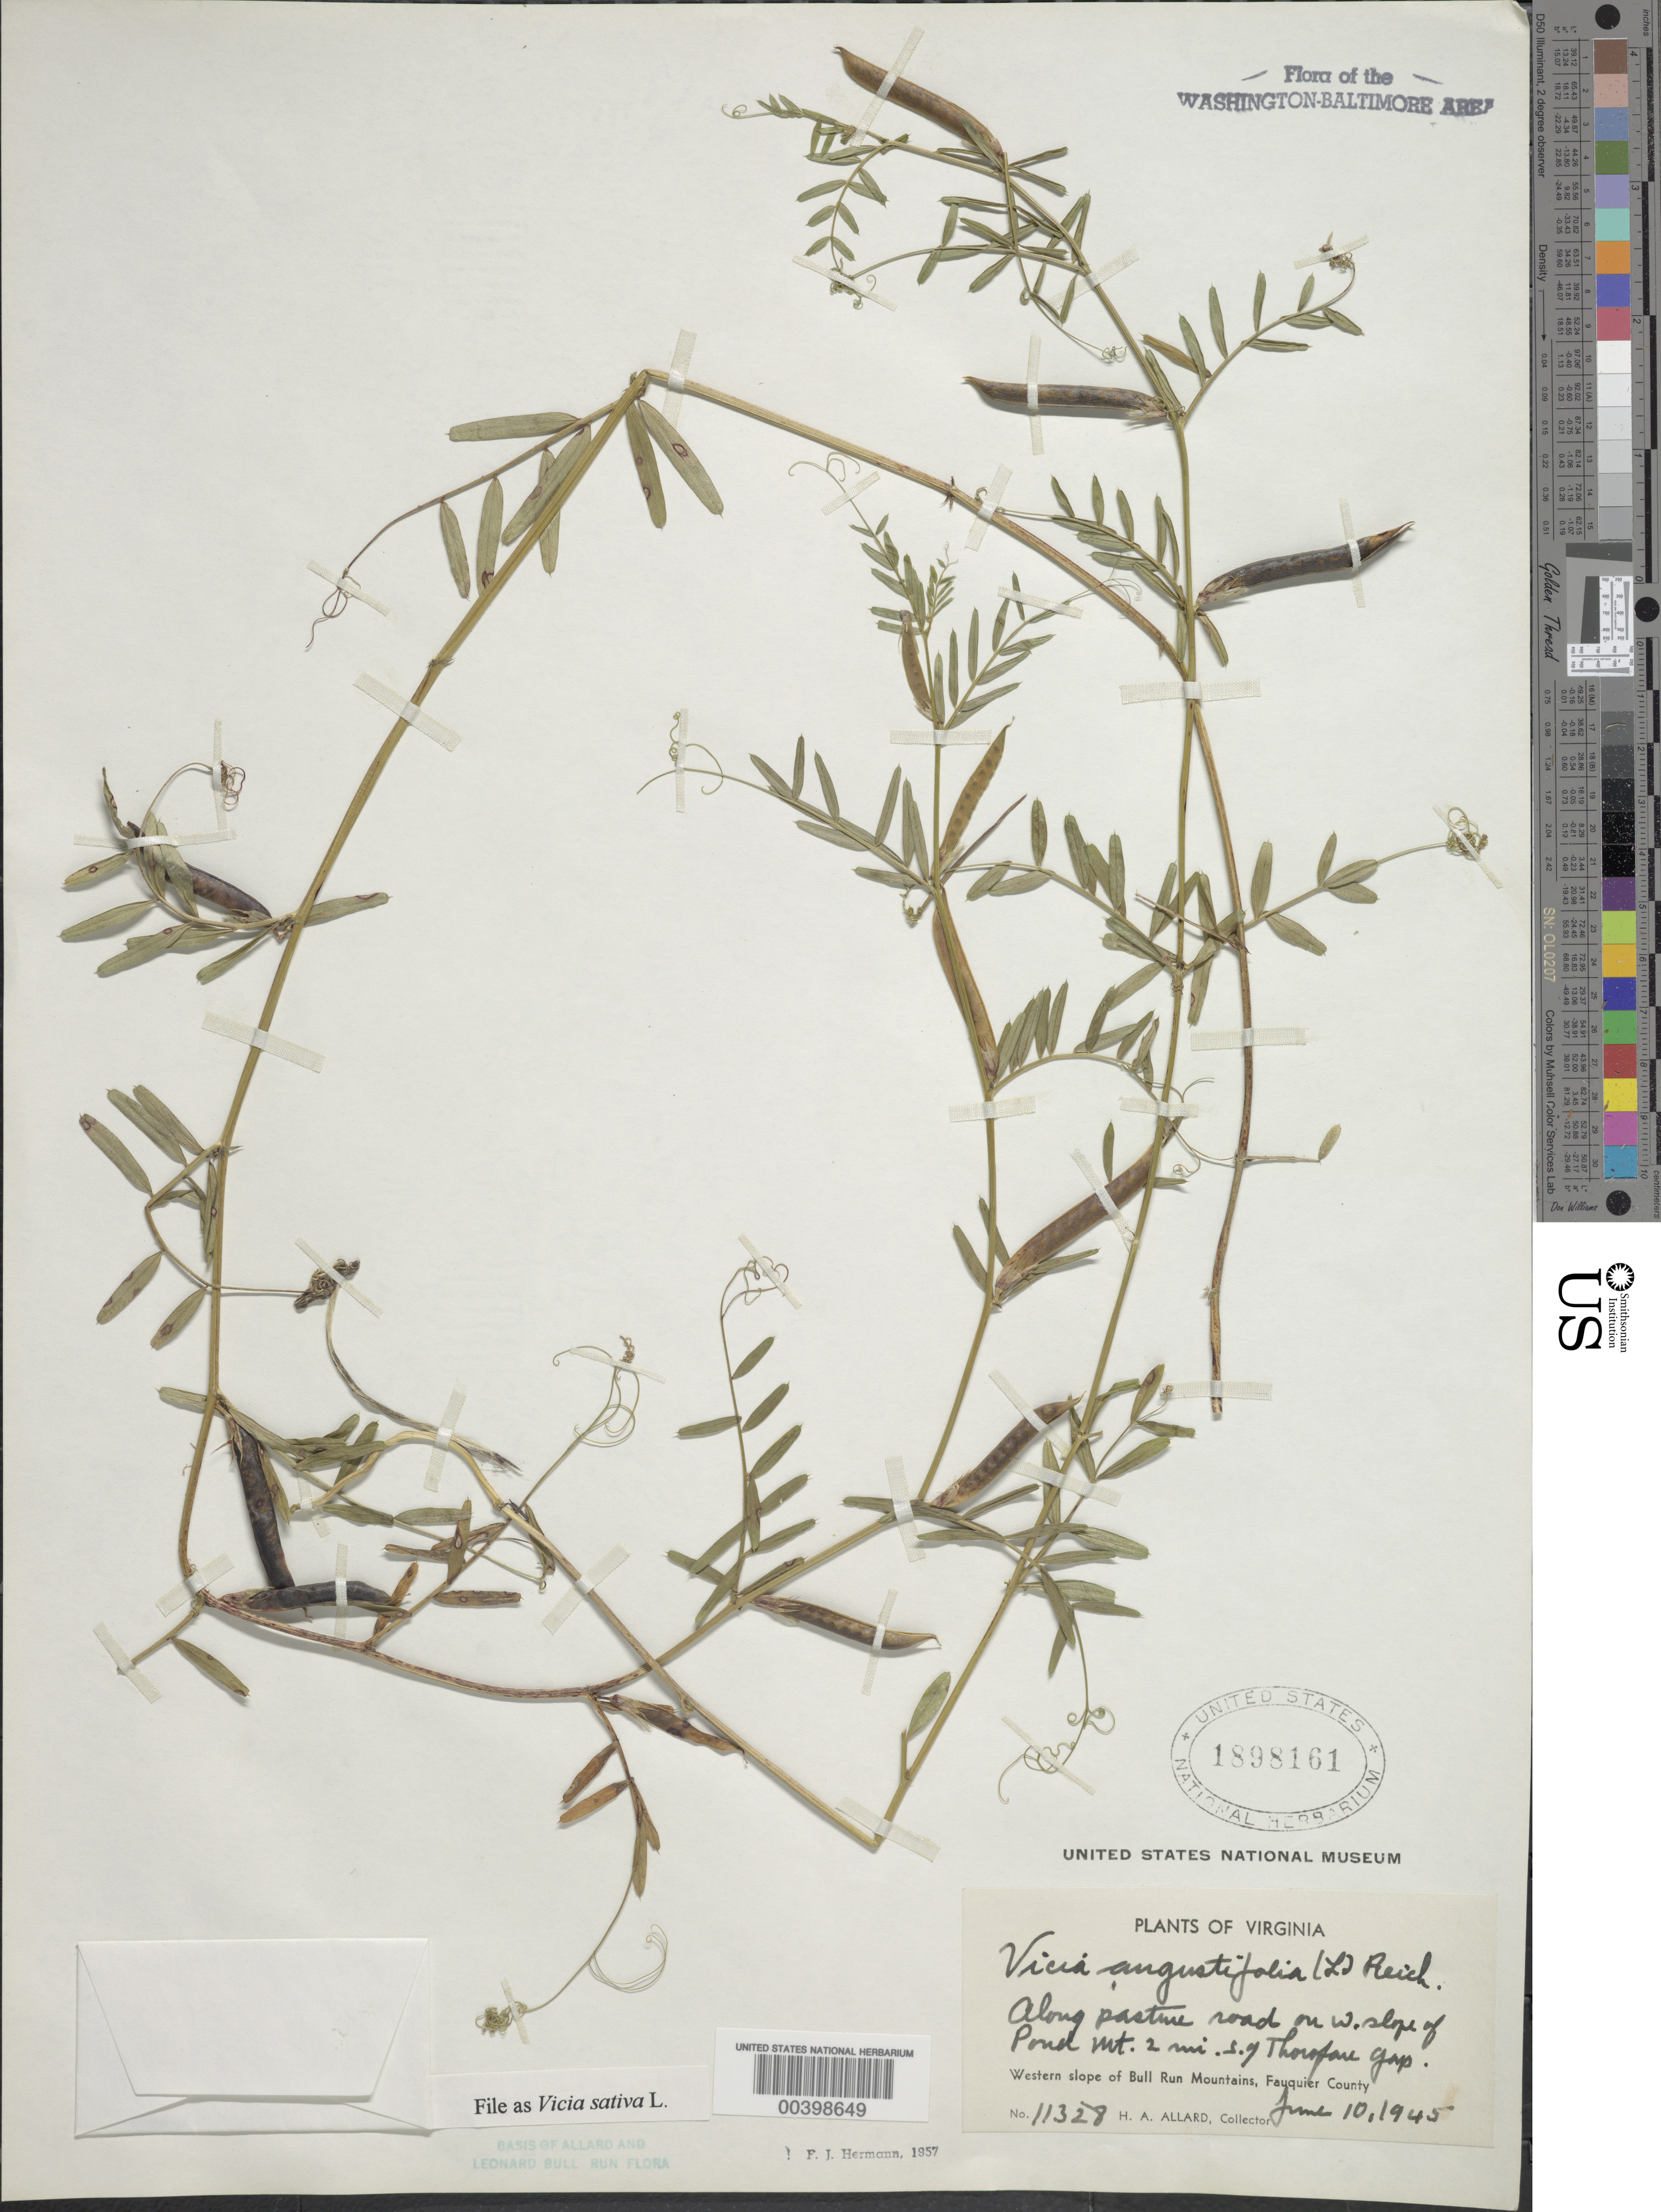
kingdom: Plantae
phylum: Tracheophyta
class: Magnoliopsida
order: Fabales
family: Fabaceae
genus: Vicia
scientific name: Vicia sativa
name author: L.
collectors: H. A. Allard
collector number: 11328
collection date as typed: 10 Jun 1945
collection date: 1945-06-10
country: United States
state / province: Virginia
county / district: Fauquier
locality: Pond Mt., south of Thorofare Gap Bull Run Mts.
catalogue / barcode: US 1898161